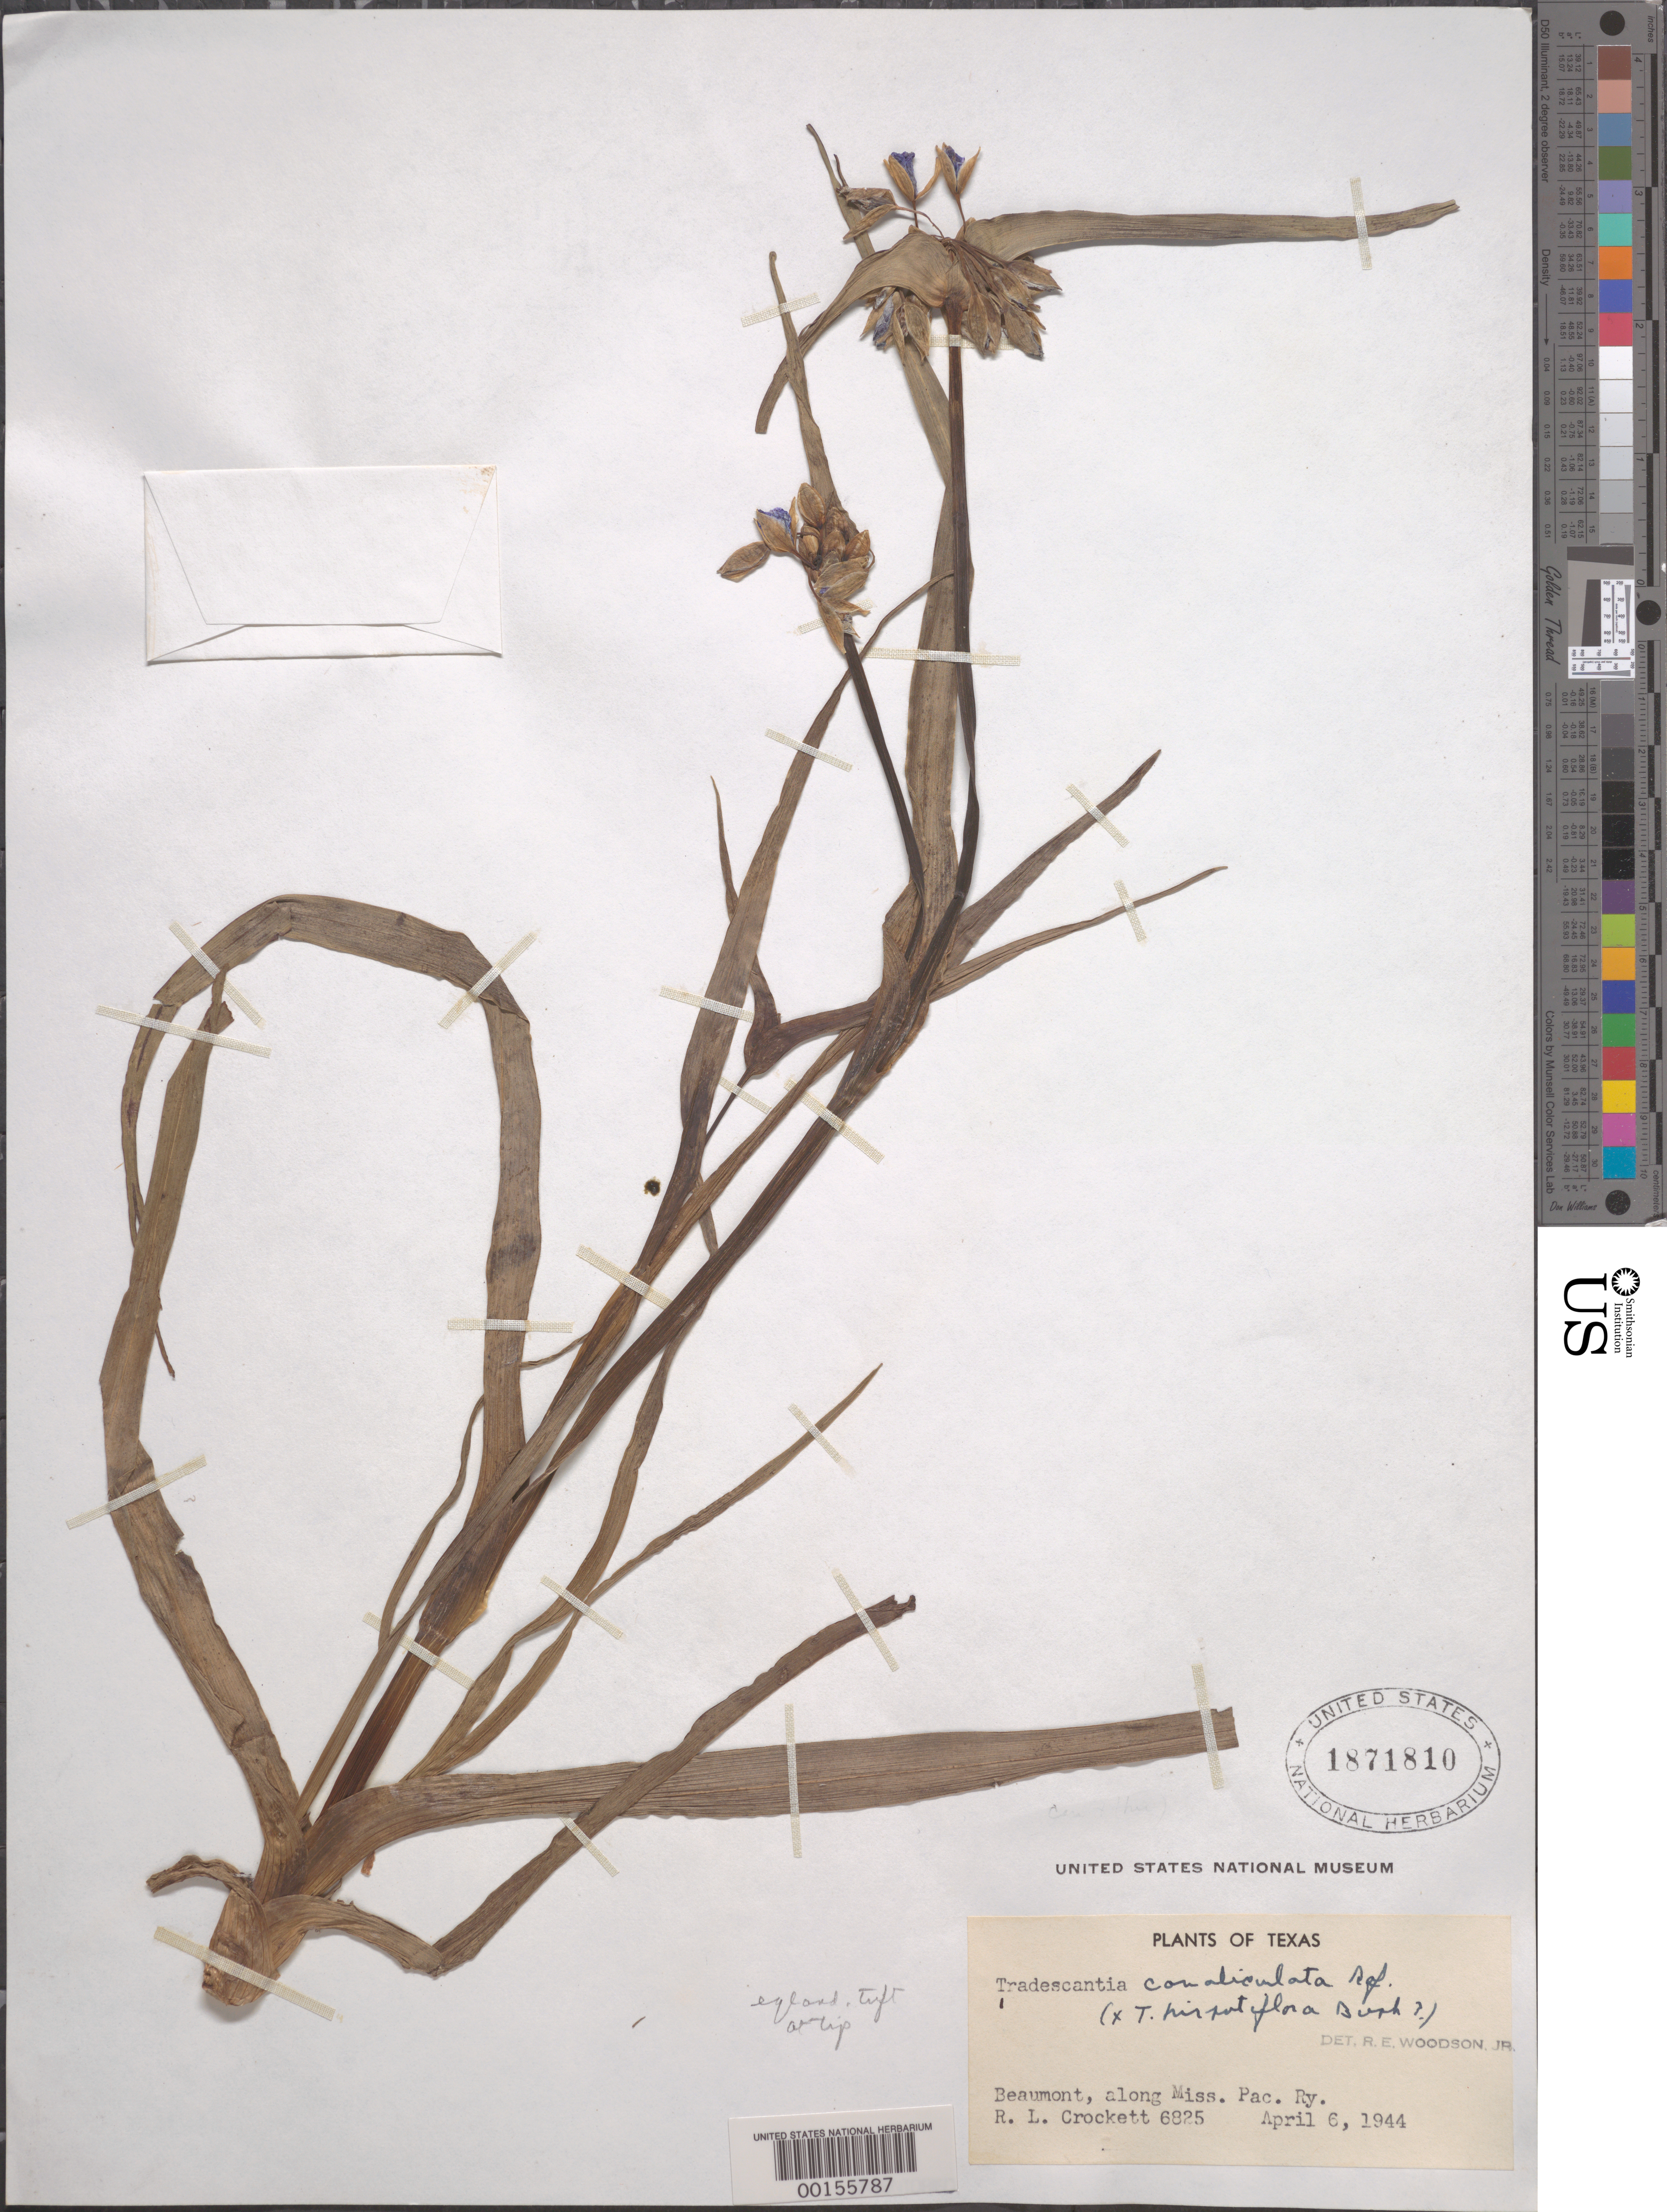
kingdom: Plantae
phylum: Tracheophyta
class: Liliopsida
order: Commelinales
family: Commelinaceae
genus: Tradescantia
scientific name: Tradescantia ohiensis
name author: Raf.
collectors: R. Crockett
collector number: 6825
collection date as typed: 06 Apr 1944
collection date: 1944-04-06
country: United States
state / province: Texas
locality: Beaumont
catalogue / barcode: US 1871810